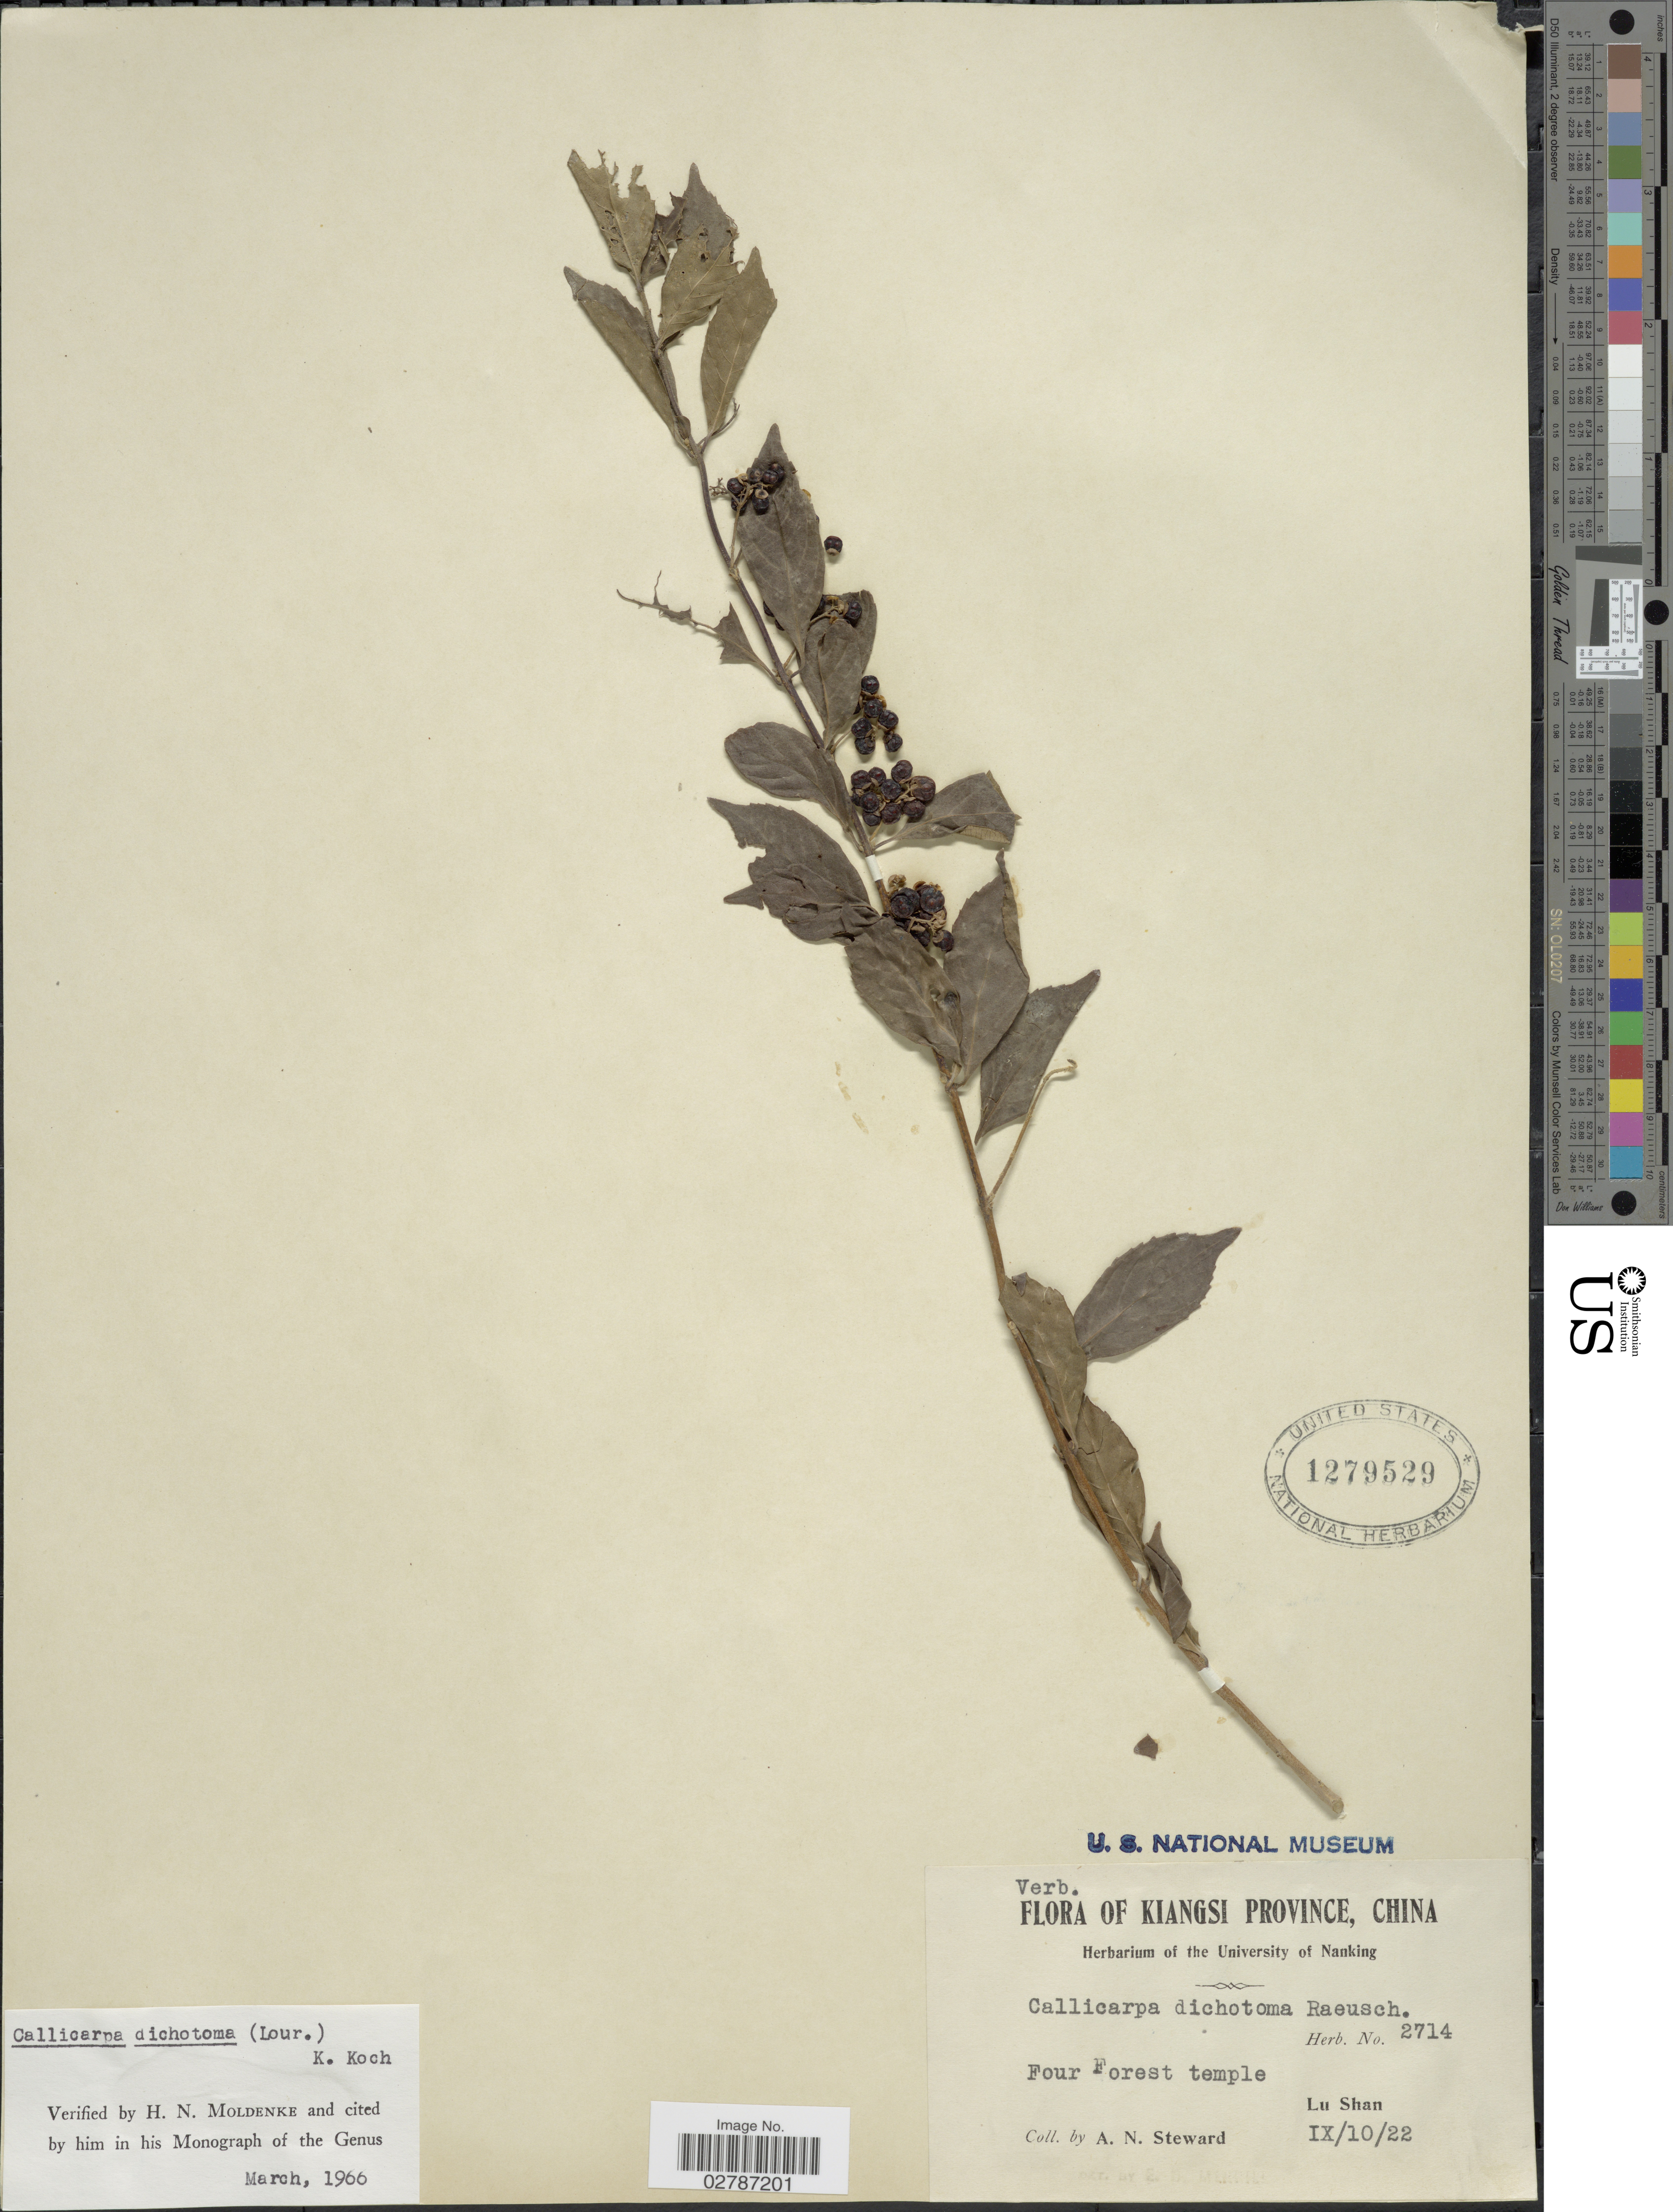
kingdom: Plantae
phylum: Tracheophyta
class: Magnoliopsida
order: Lamiales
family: Lamiaceae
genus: Callicarpa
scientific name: Callicarpa dichotoma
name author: (Lour.) K. Koch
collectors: A. N. Steward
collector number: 714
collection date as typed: Transcribed d/m/y: 10/9/22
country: China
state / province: Jiangxi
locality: Kiangsi Province. Four Forest temple. Lu Shan.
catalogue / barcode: US 1279529